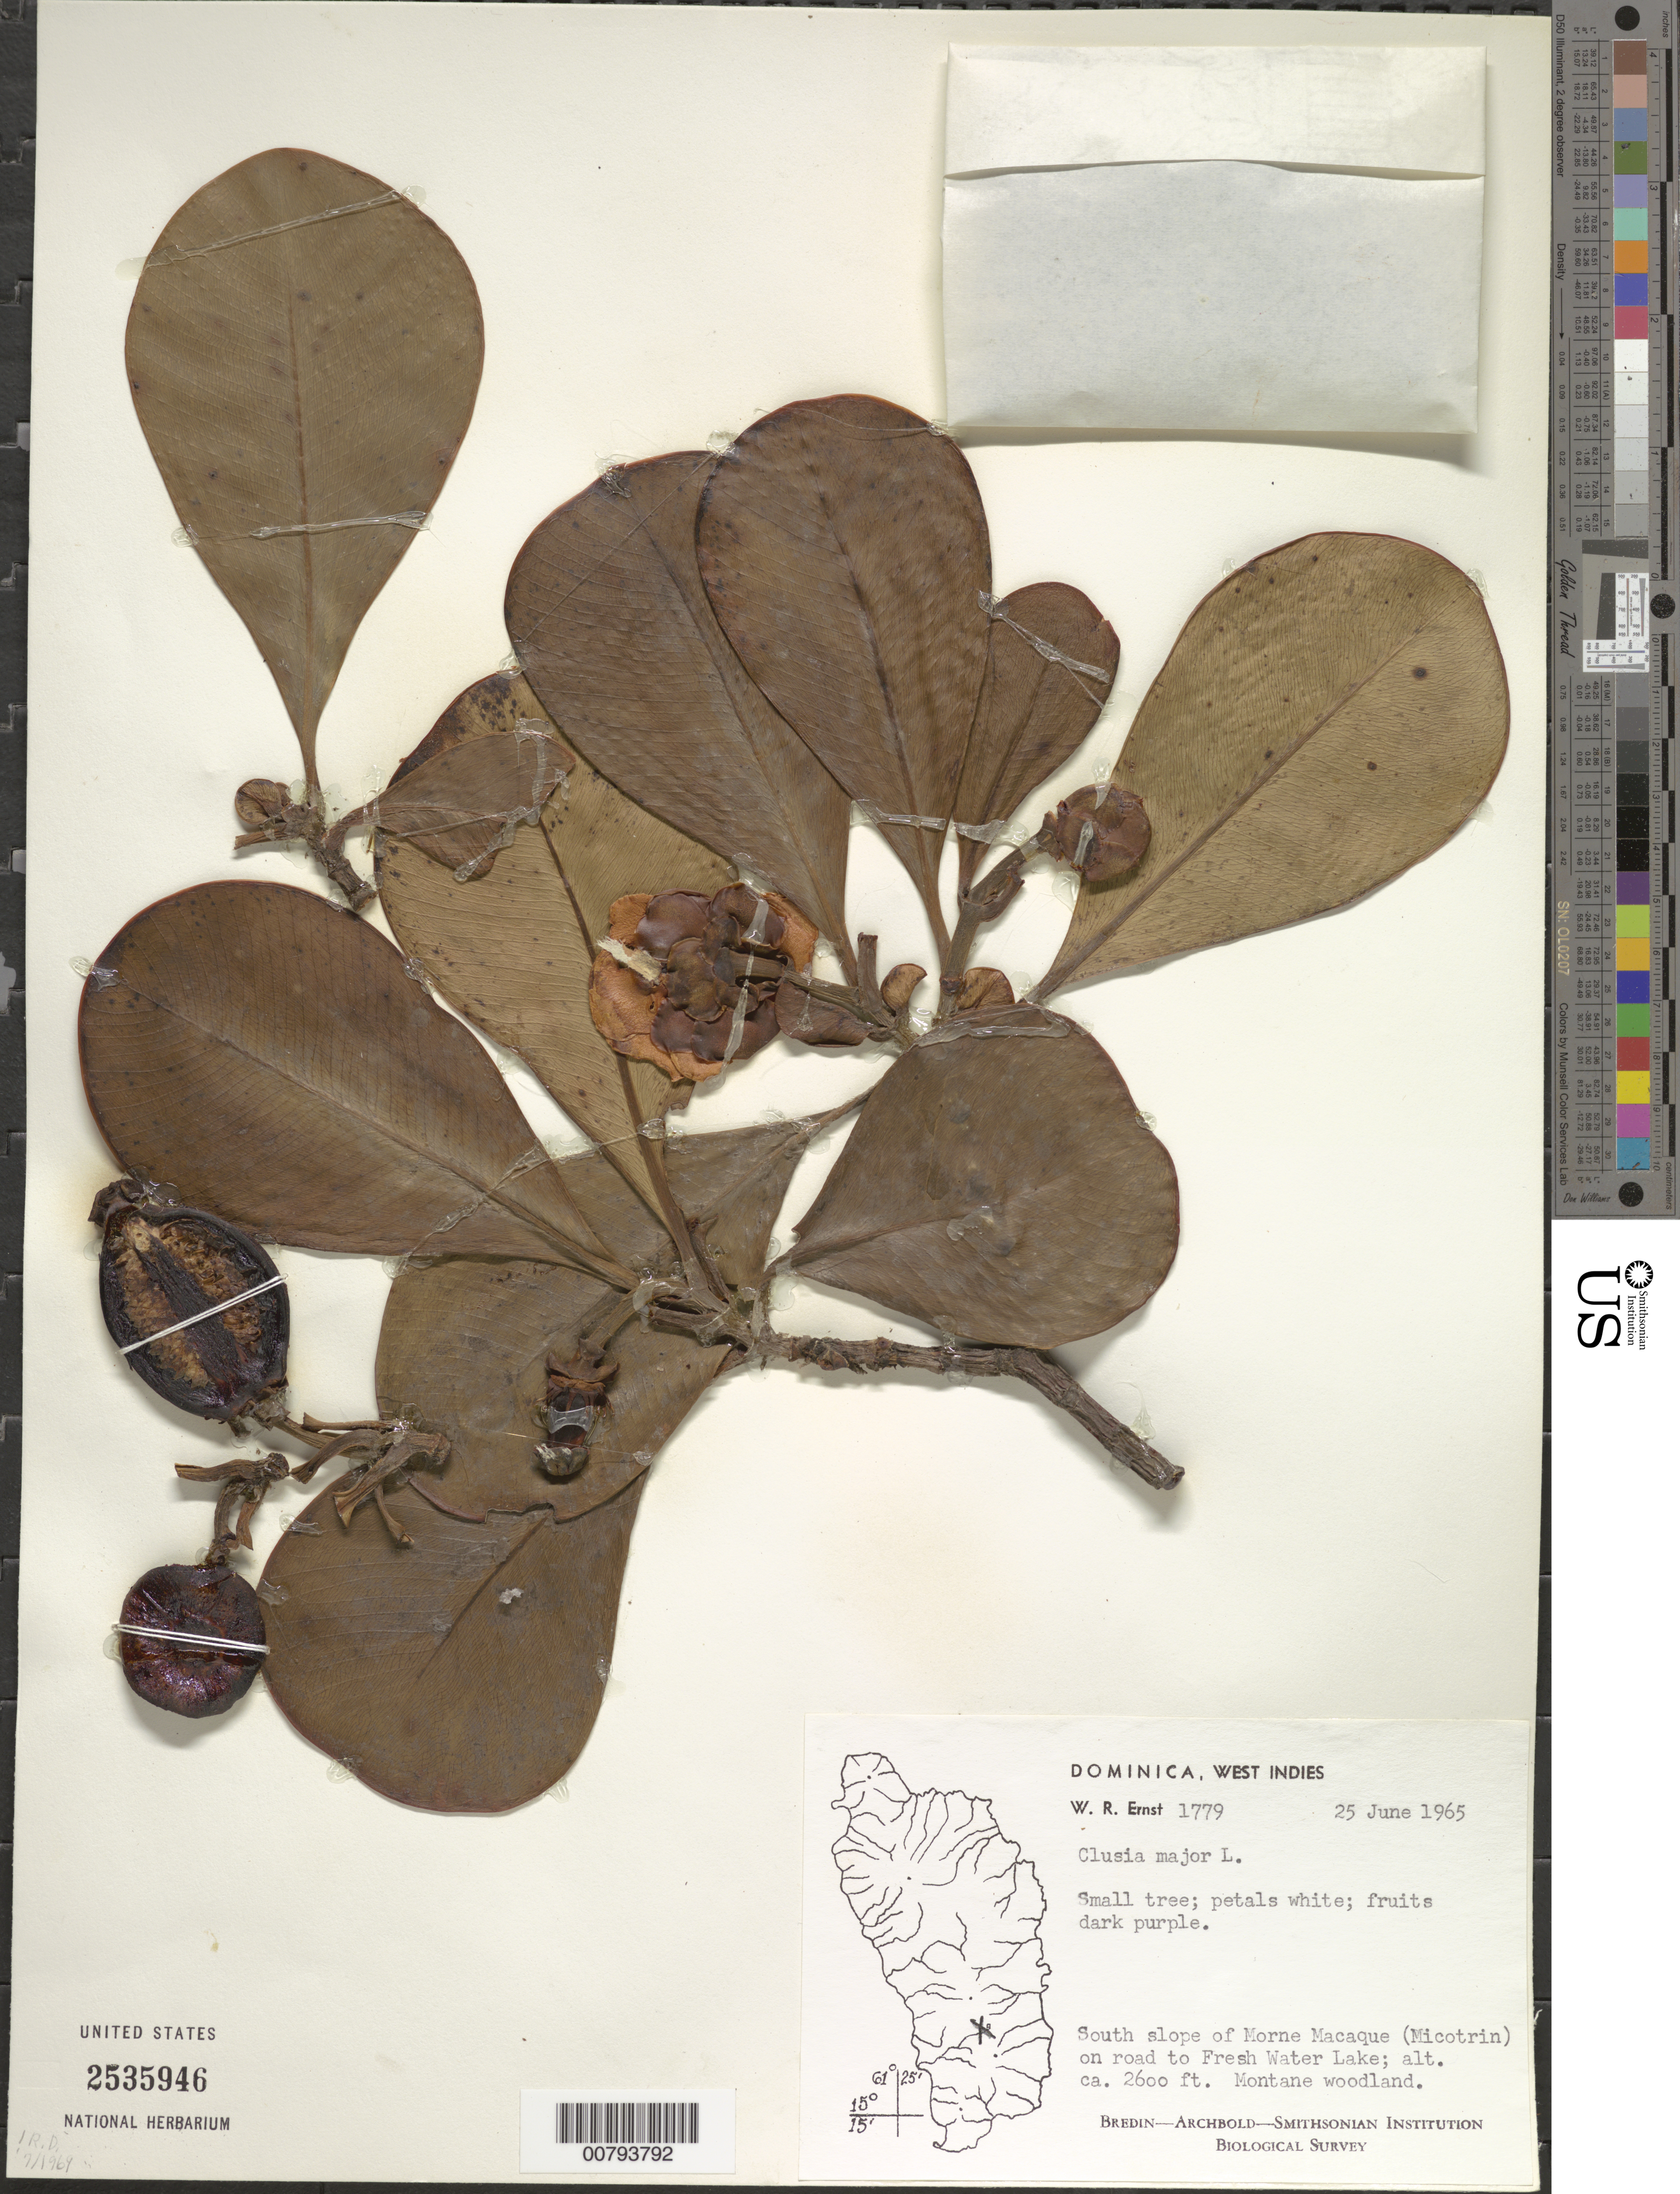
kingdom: Plantae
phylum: Tracheophyta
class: Magnoliopsida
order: Malpighiales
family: Clusiaceae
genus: Clusia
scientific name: Clusia major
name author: L.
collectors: W. R. Ernst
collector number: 1779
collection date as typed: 25 Jun 1965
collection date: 1965-06-25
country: Dominica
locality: South slope of Morne Macaque (Micotrin) on road to Fresh Water Lake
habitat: Montane woodland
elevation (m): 792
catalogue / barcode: US 2535946